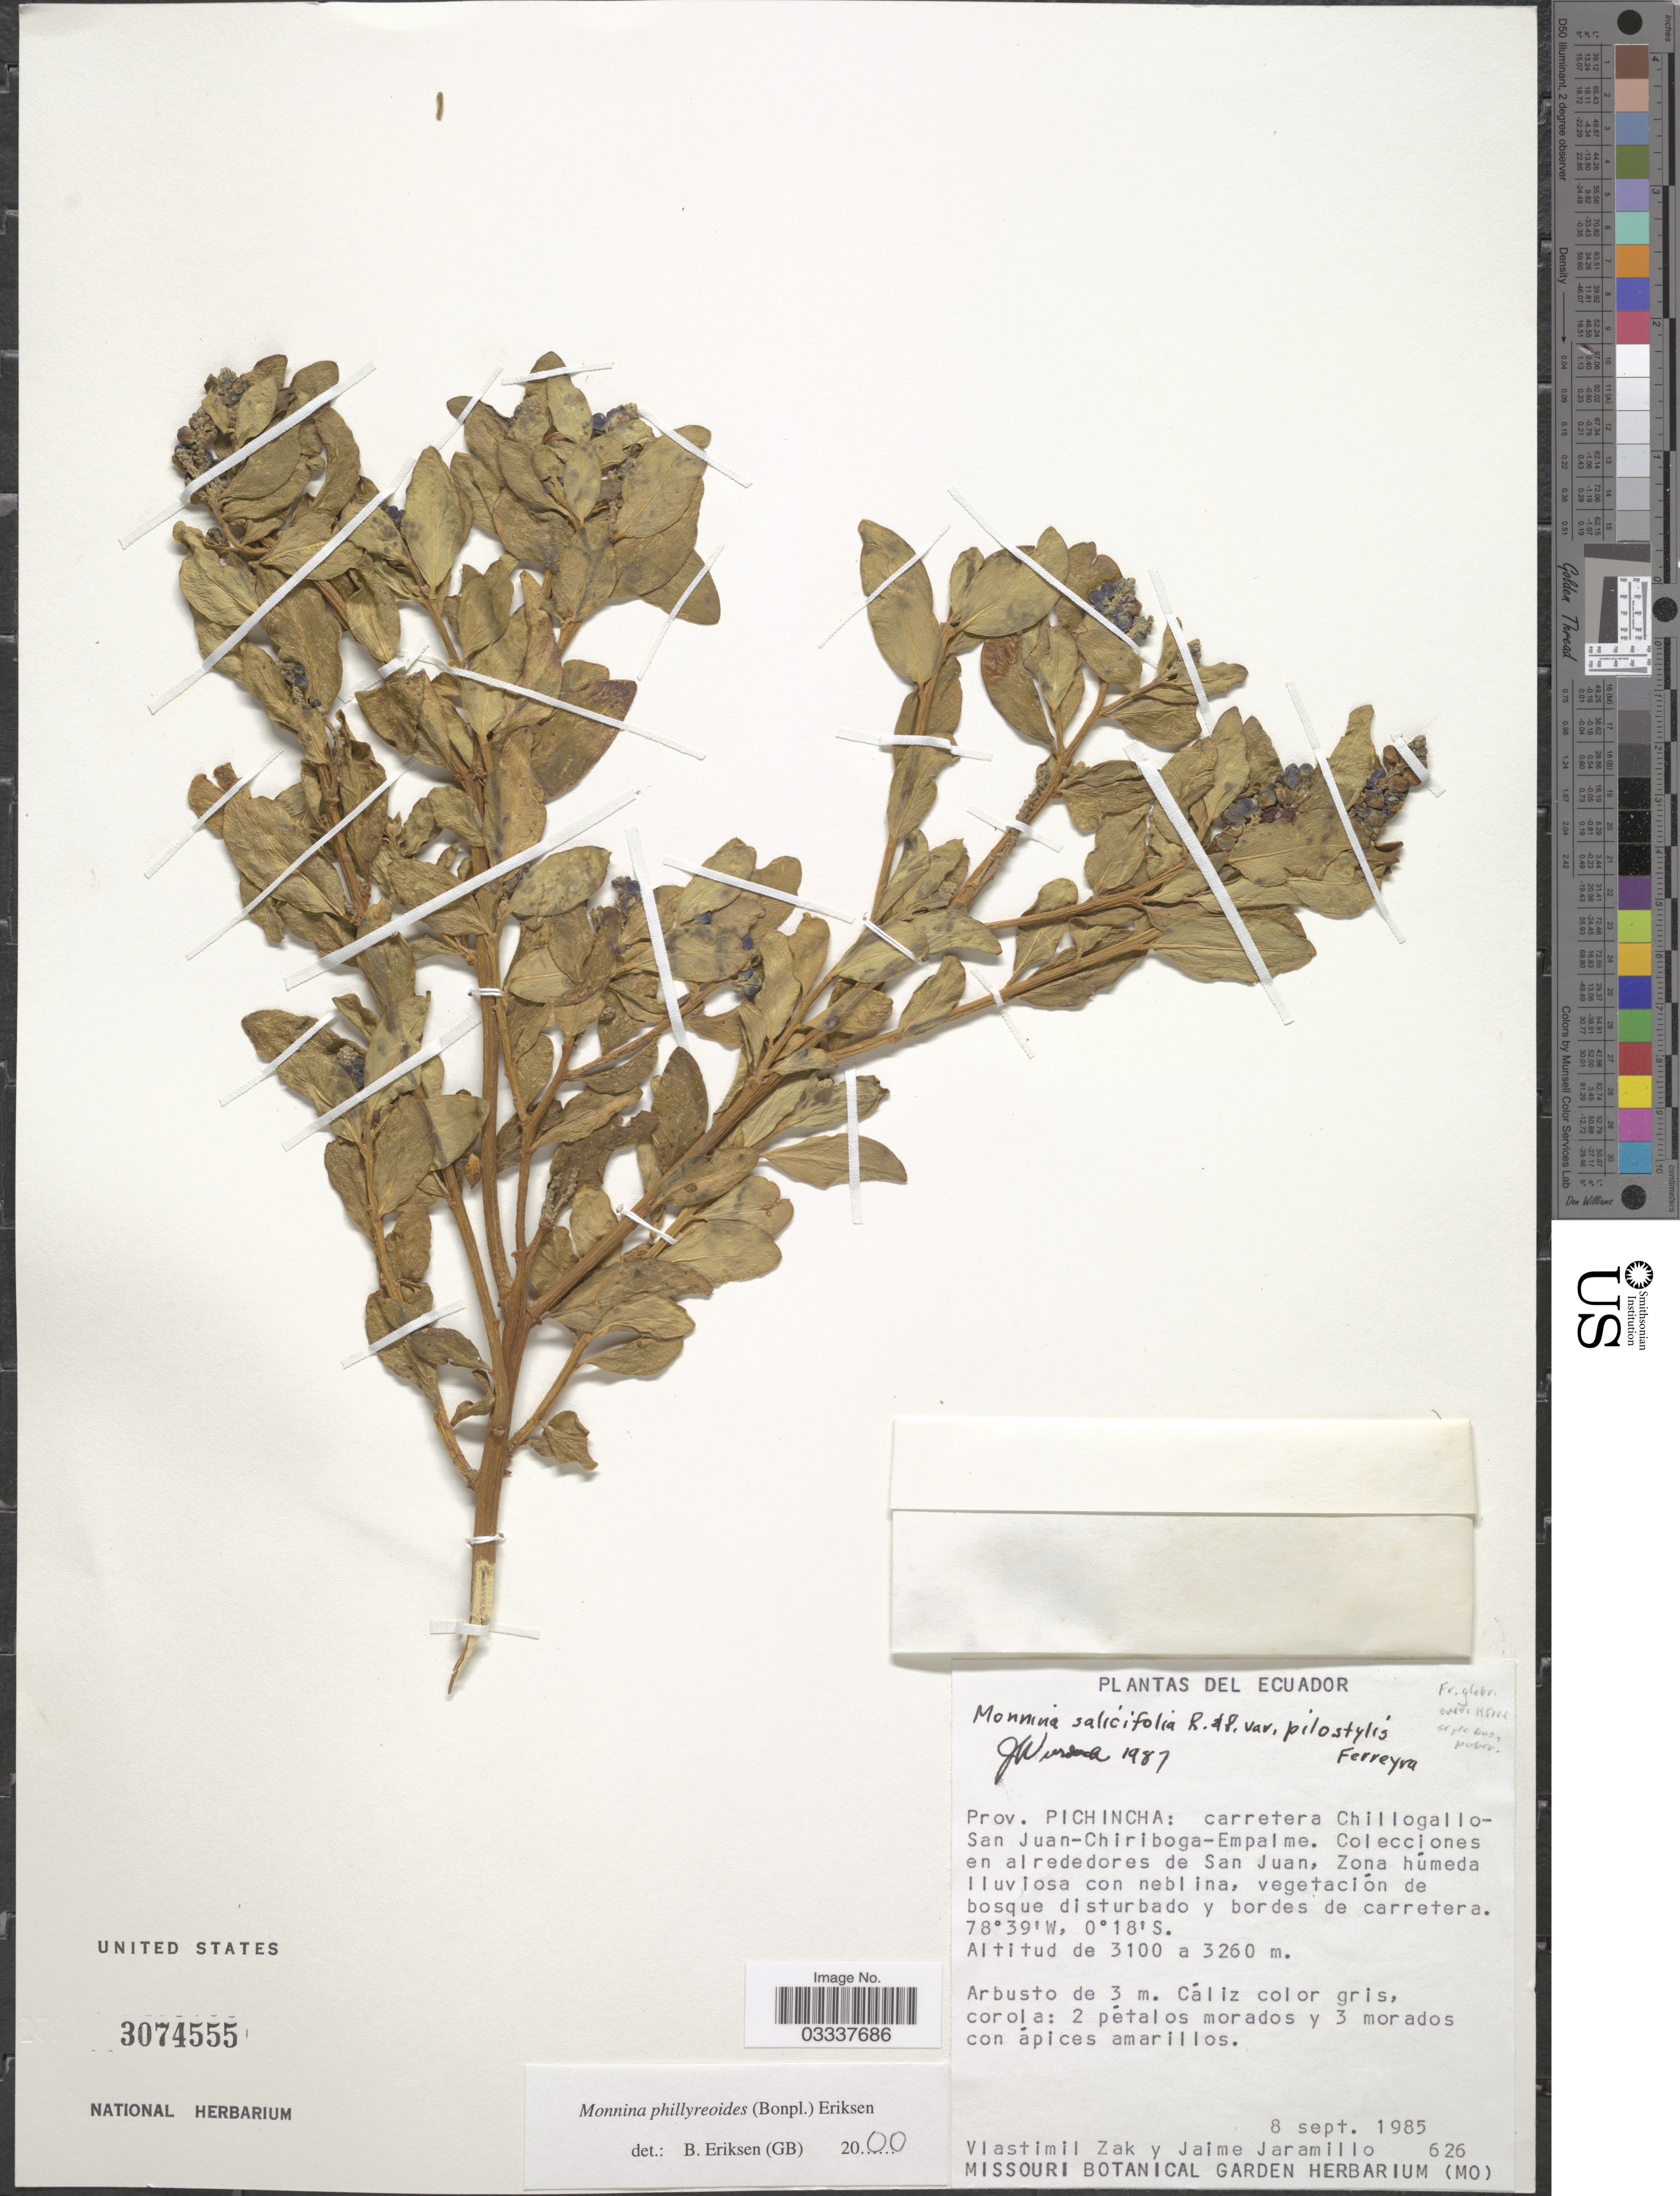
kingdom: Plantae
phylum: Tracheophyta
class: Magnoliopsida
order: Fabales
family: Polygalaceae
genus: Monnina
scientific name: Monnina phillyreoides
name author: (Bonpl.) B. Eriksen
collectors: V. Zak & J. Jaramillo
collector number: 626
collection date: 1985-09-08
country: Ecuador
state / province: Pichincha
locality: Carretera Chilligallo-San Juan-Chiriboga-Empalme, en alrededores de San Juan, Zona húmeda lluviosa con neblina.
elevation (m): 3100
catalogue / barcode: US 3074555